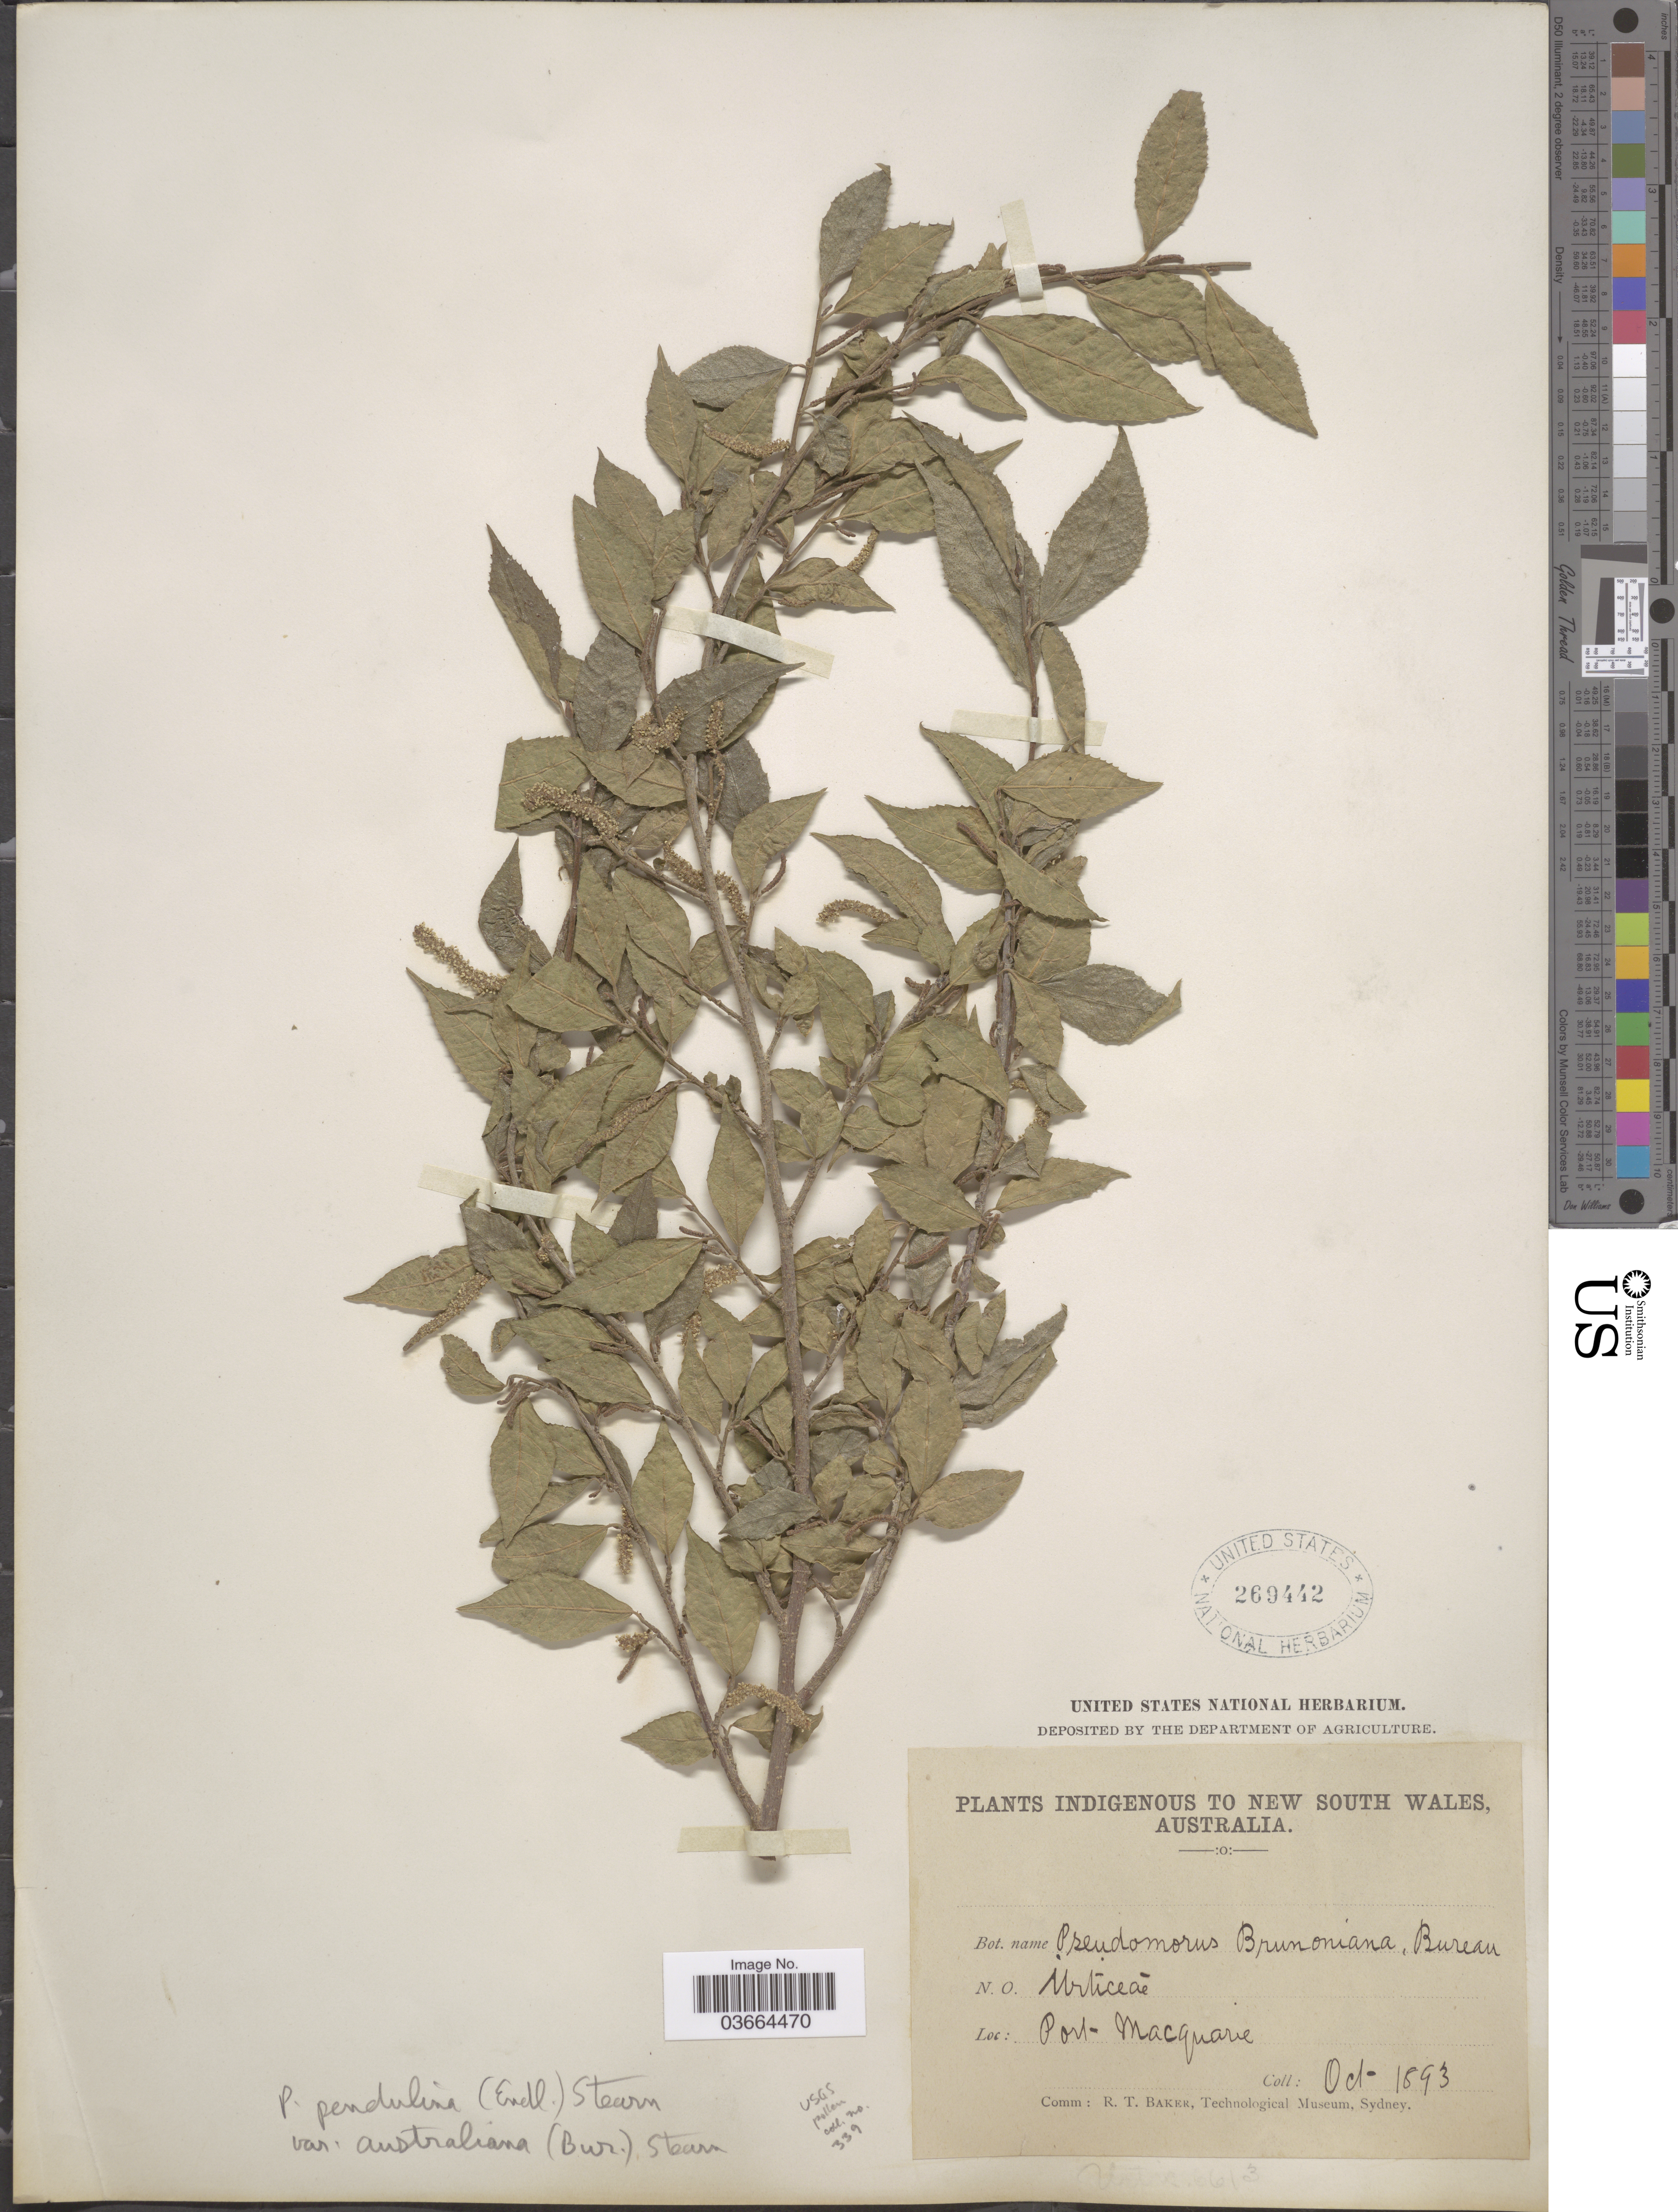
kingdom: Plantae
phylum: Tracheophyta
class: Magnoliopsida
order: Rosales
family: Moraceae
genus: Paratrophis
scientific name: Paratrophis pendulina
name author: (Endl.) E. M. Gardner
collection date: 1893-10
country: Australia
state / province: New South Wales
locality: Port Macquarie.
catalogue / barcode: US 269442